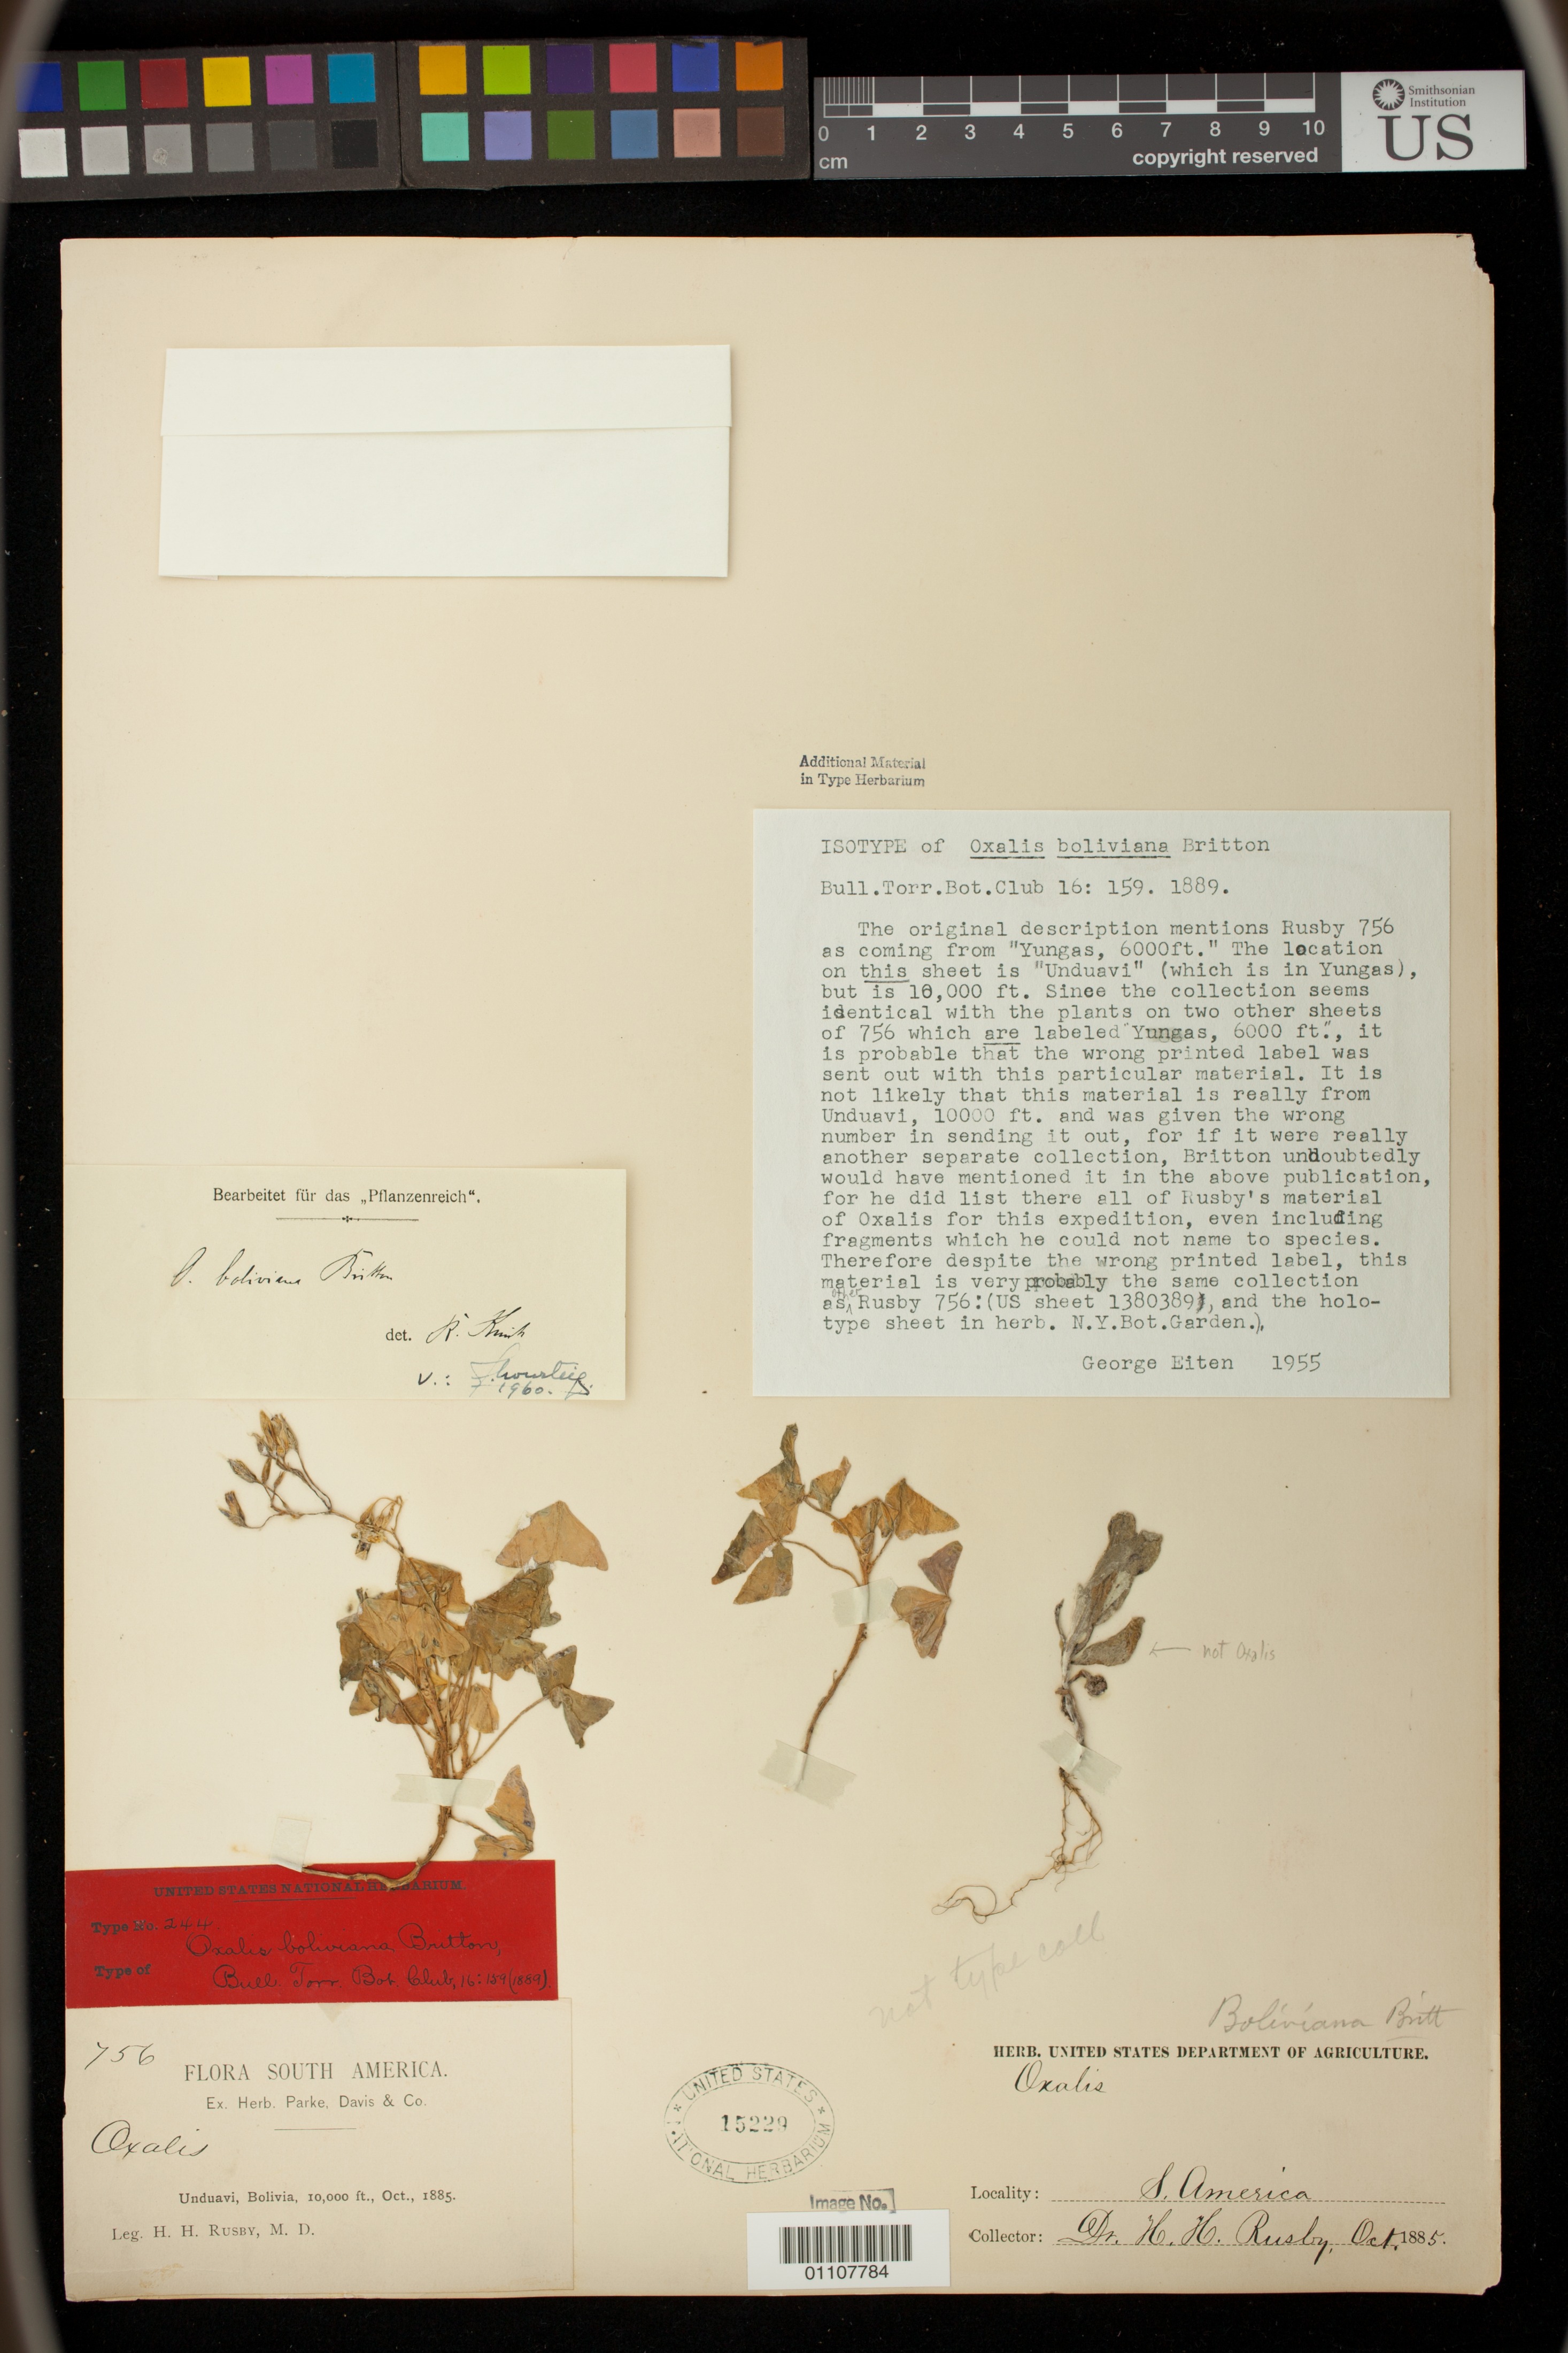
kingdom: Plantae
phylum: Tracheophyta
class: Magnoliopsida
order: Oxalidales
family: Oxalidaceae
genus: Oxalis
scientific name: Oxalis boliviana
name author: Britton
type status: Isotype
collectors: H. H. Rusby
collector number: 756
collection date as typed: Oct., 1885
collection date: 1885-10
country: Bolivia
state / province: La Paz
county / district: Nor Yungas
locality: Unduavi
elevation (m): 3048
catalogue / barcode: US 15229